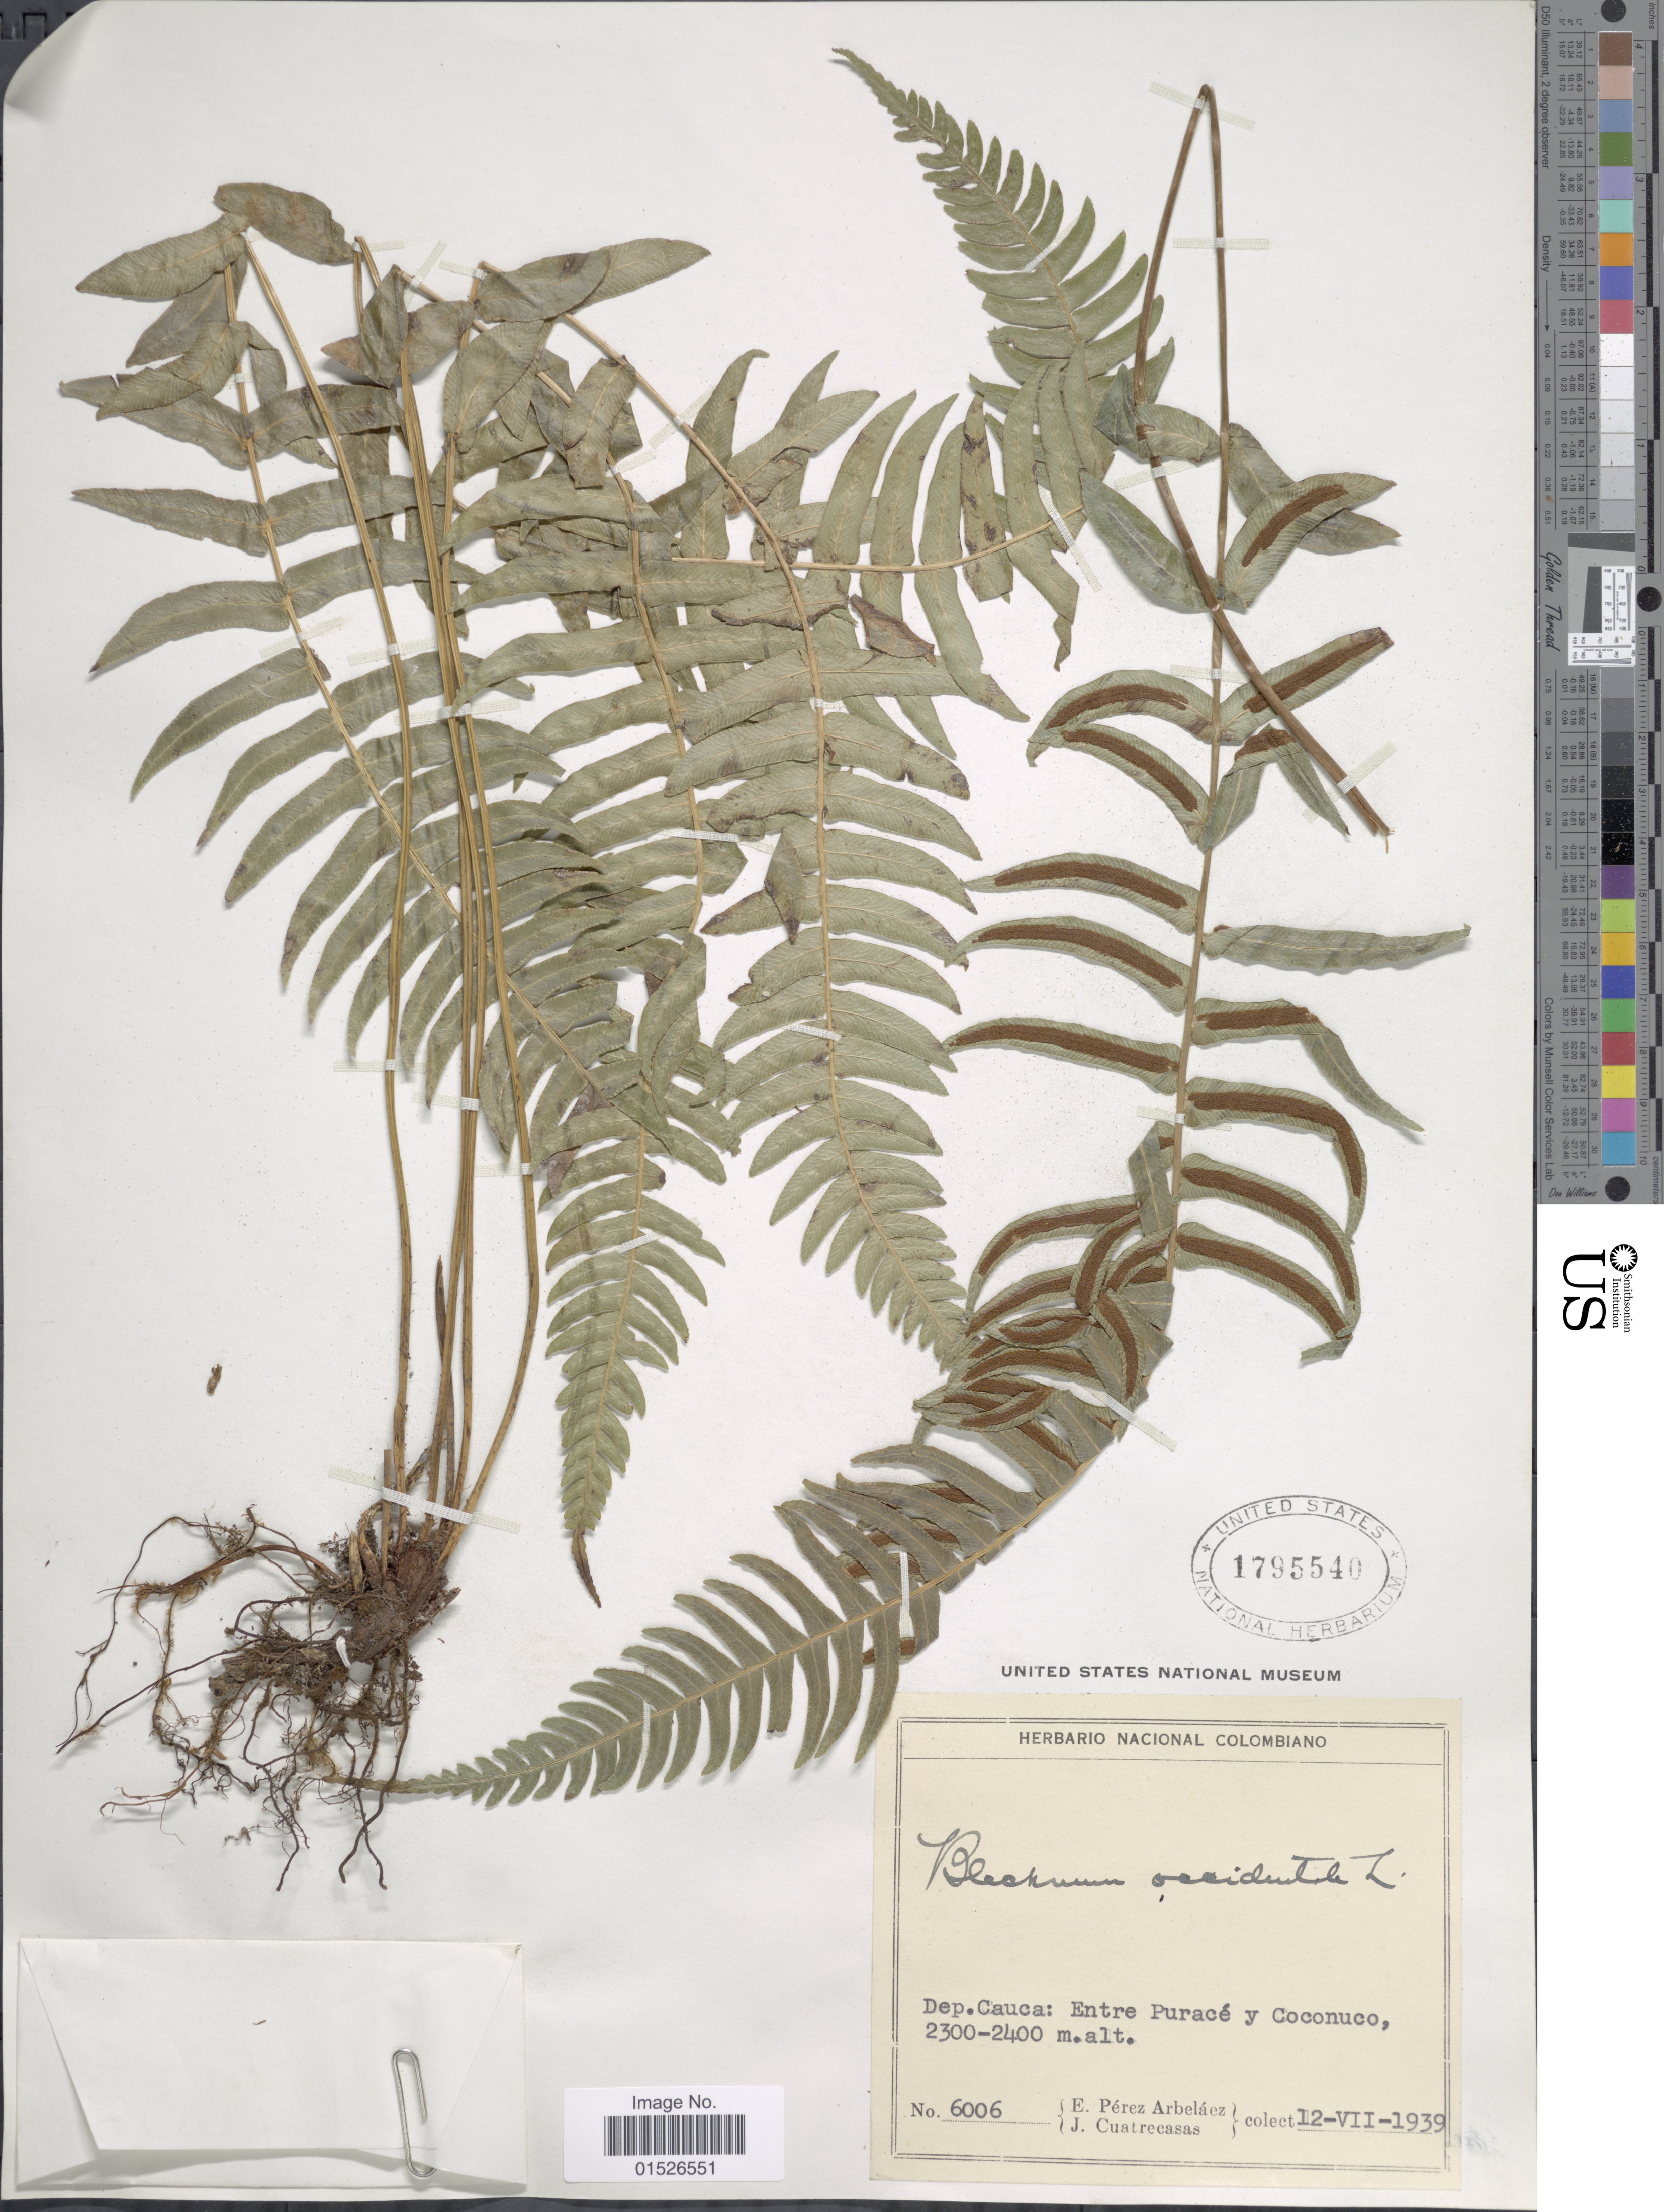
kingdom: Plantae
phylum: Tracheophyta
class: Polypodiopsida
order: Polypodiales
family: Blechnaceae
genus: Blechnum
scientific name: Blechnum occidentale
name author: L.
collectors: E. Pérez Arbeláez & J. Cuatrecasas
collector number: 6006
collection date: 1939-07-12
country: Colombia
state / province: Cauca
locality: Dep. Cauca: Entre Purace y Coconuco.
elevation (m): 2300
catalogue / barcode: US 1795540